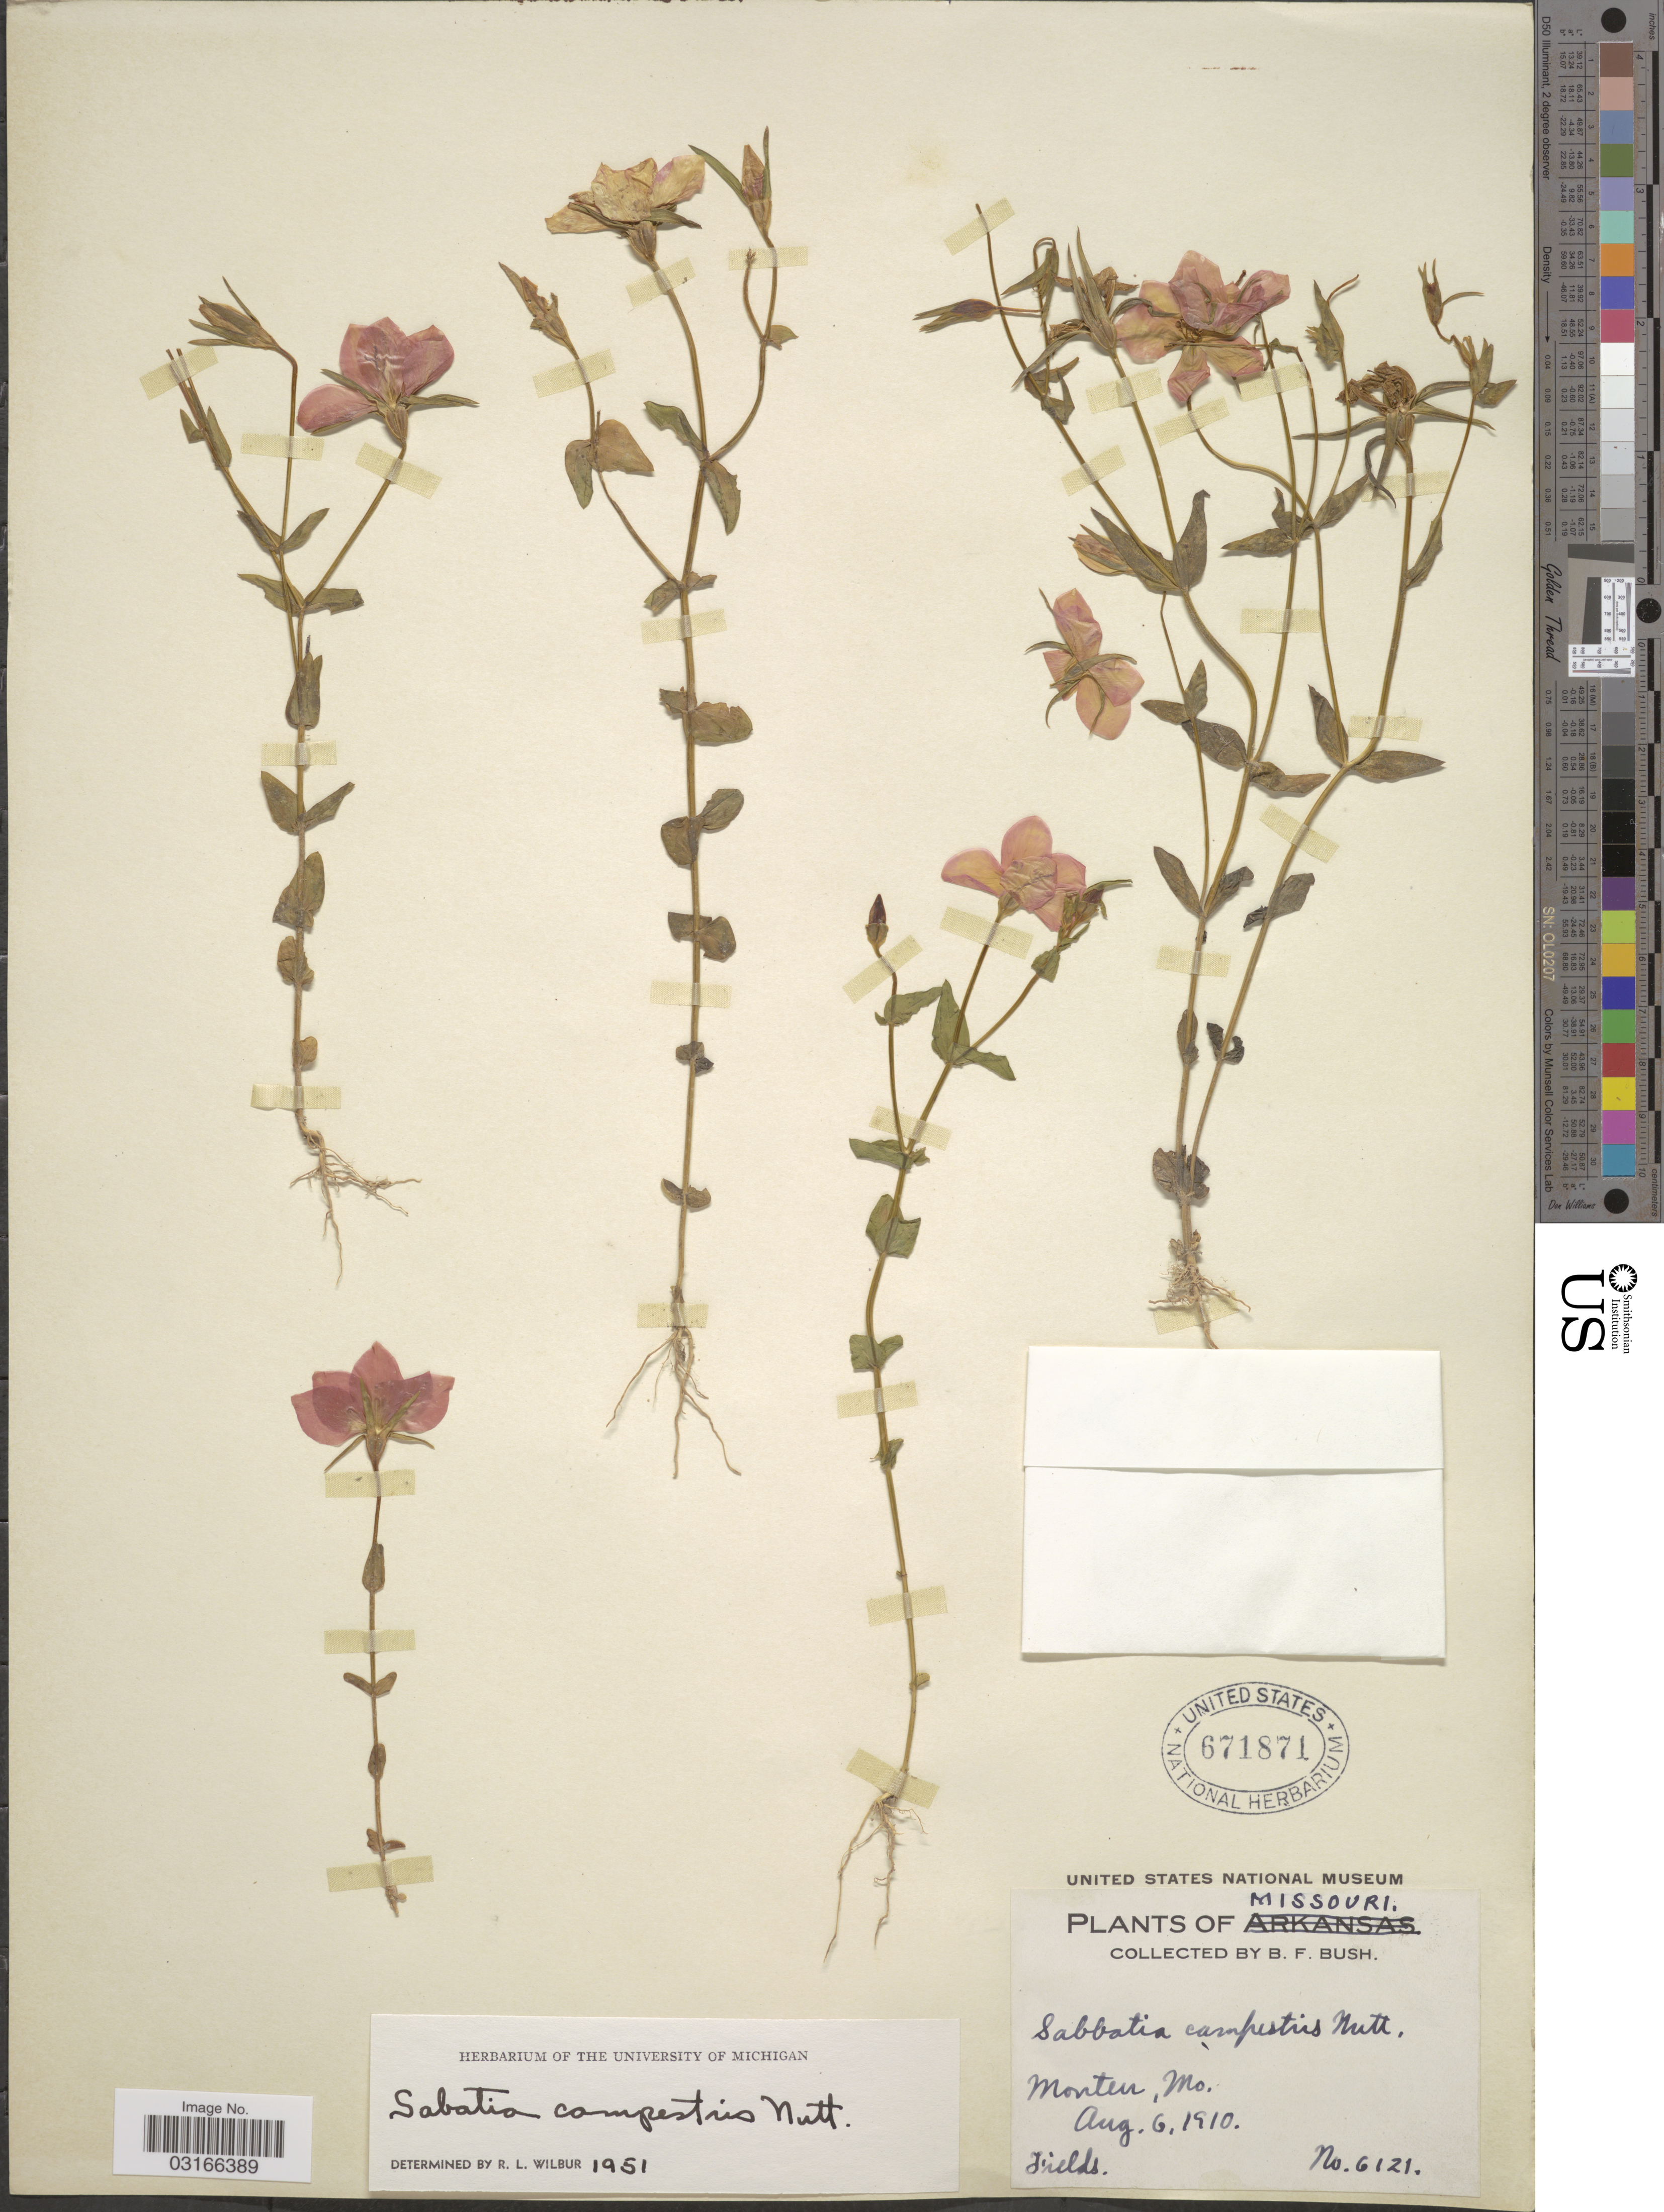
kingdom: Plantae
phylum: Tracheophyta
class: Magnoliopsida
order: Gentianales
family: Gentianaceae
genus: Sabatia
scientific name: Sabatia campestris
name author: Nutt.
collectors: B. F. Bush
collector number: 6121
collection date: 1910-08-06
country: United States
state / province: Missouri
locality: Monteer, Mo.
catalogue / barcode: US 671871